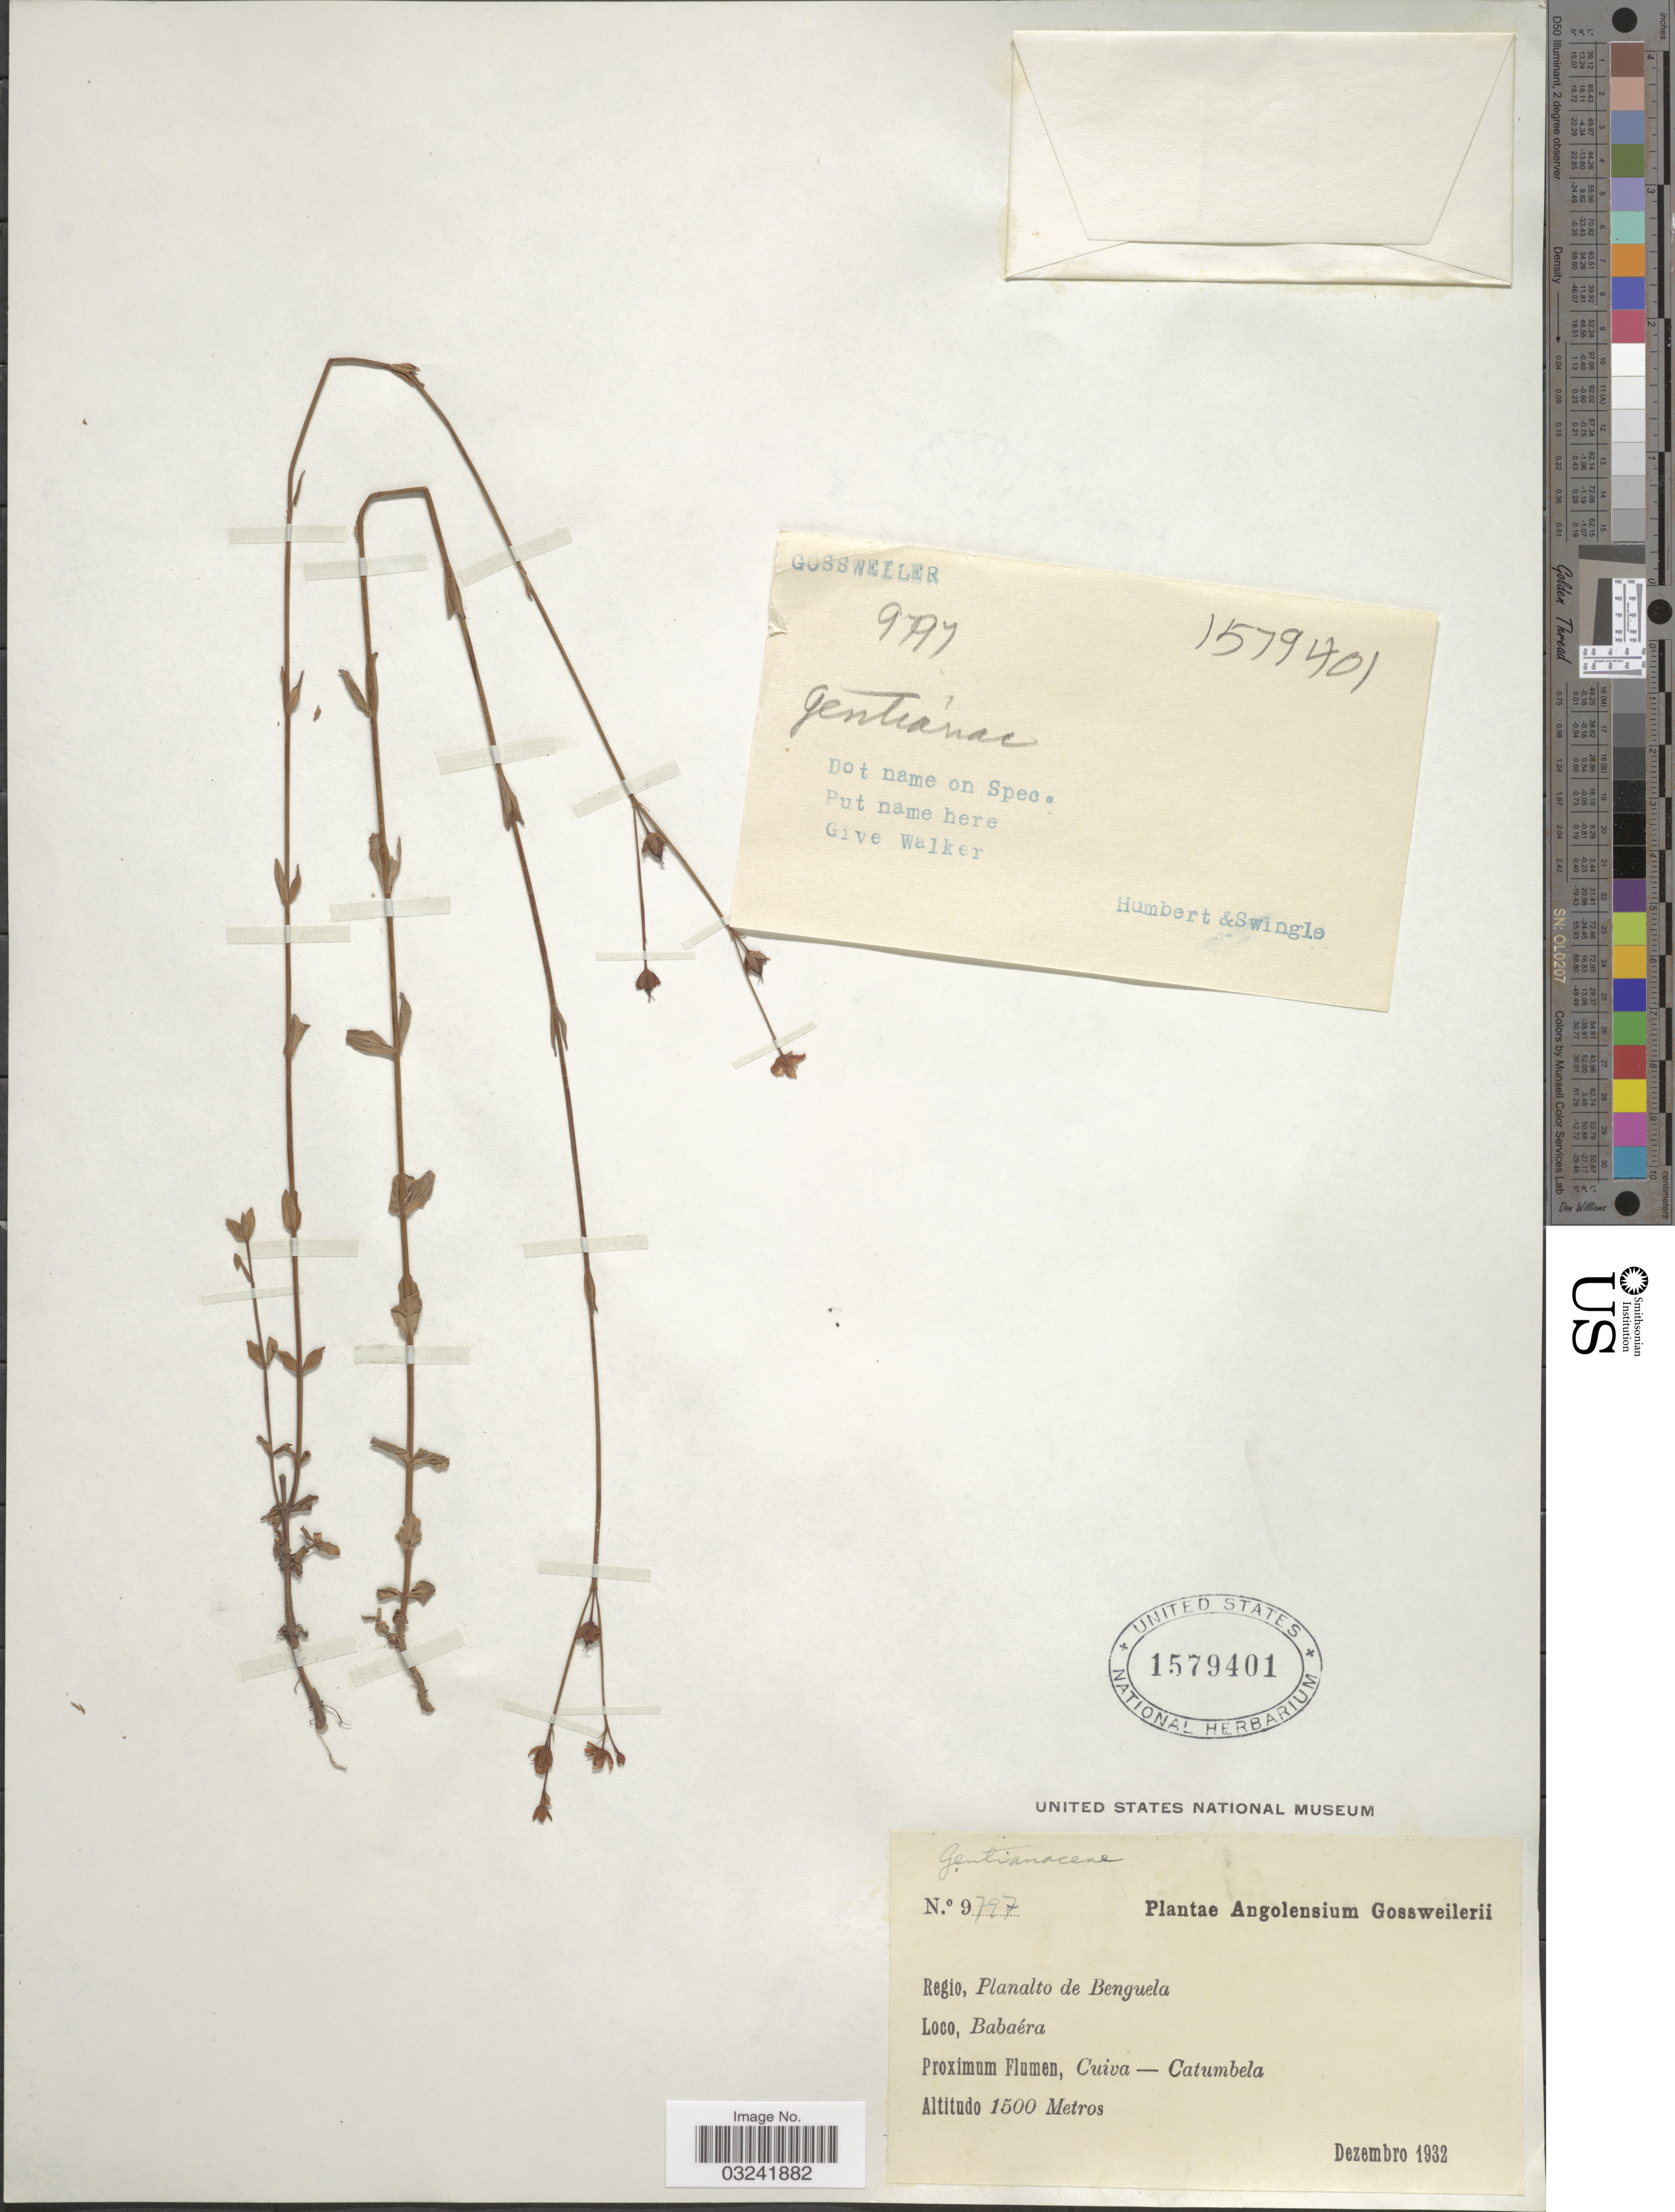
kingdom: Plantae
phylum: Tracheophyta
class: Magnoliopsida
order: Gentianales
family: Gentianaceae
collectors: -. Gossweiler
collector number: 9797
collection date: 1932-12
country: Angola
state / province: Benguela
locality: Regio, Planalto de Benguela, Babaéra, Cuiva - Catumbela.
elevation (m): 1500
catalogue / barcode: US 1579401